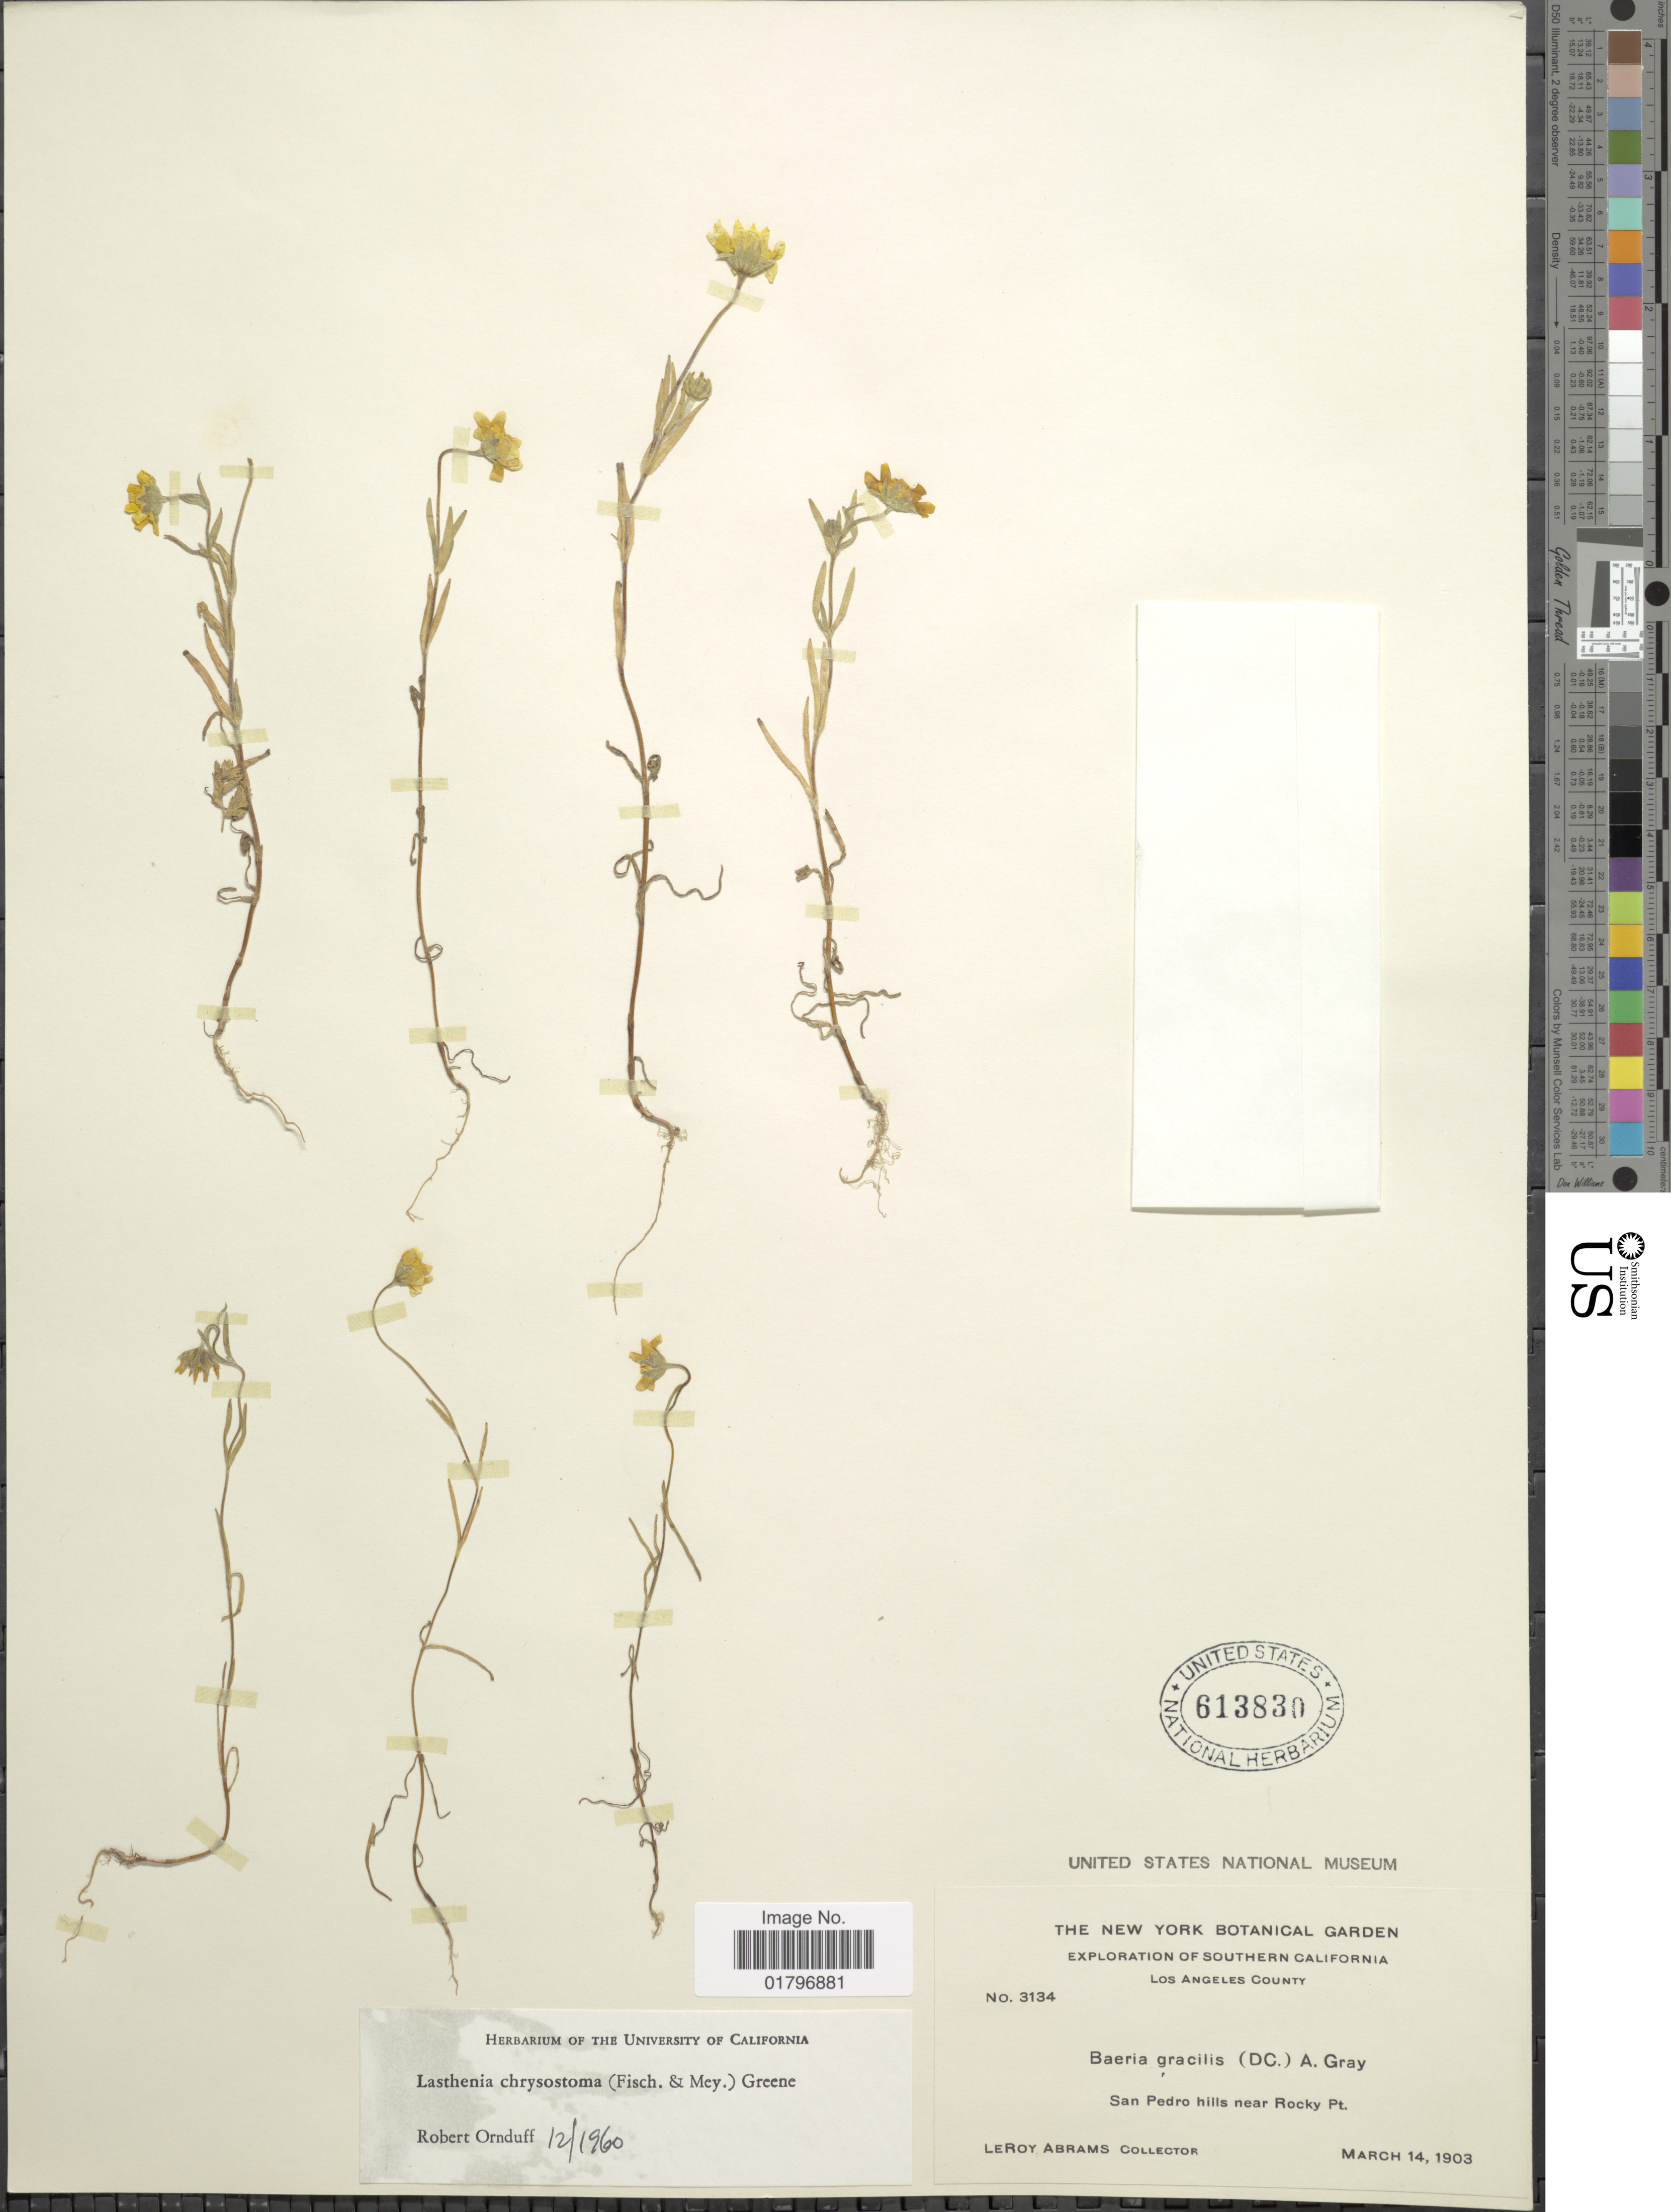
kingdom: Plantae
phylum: Tracheophyta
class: Magnoliopsida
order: Asterales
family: Asteraceae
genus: Lasthenia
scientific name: Lasthenia chrysostoma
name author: (Fisch. & C.A. Mey.) Greene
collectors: L. Abrams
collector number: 3134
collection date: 1903-03-14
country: United States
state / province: California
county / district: Los Angeles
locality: Southern California. Los Angeles County. San Pedro hills near Rocky Pt.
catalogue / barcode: US 613830